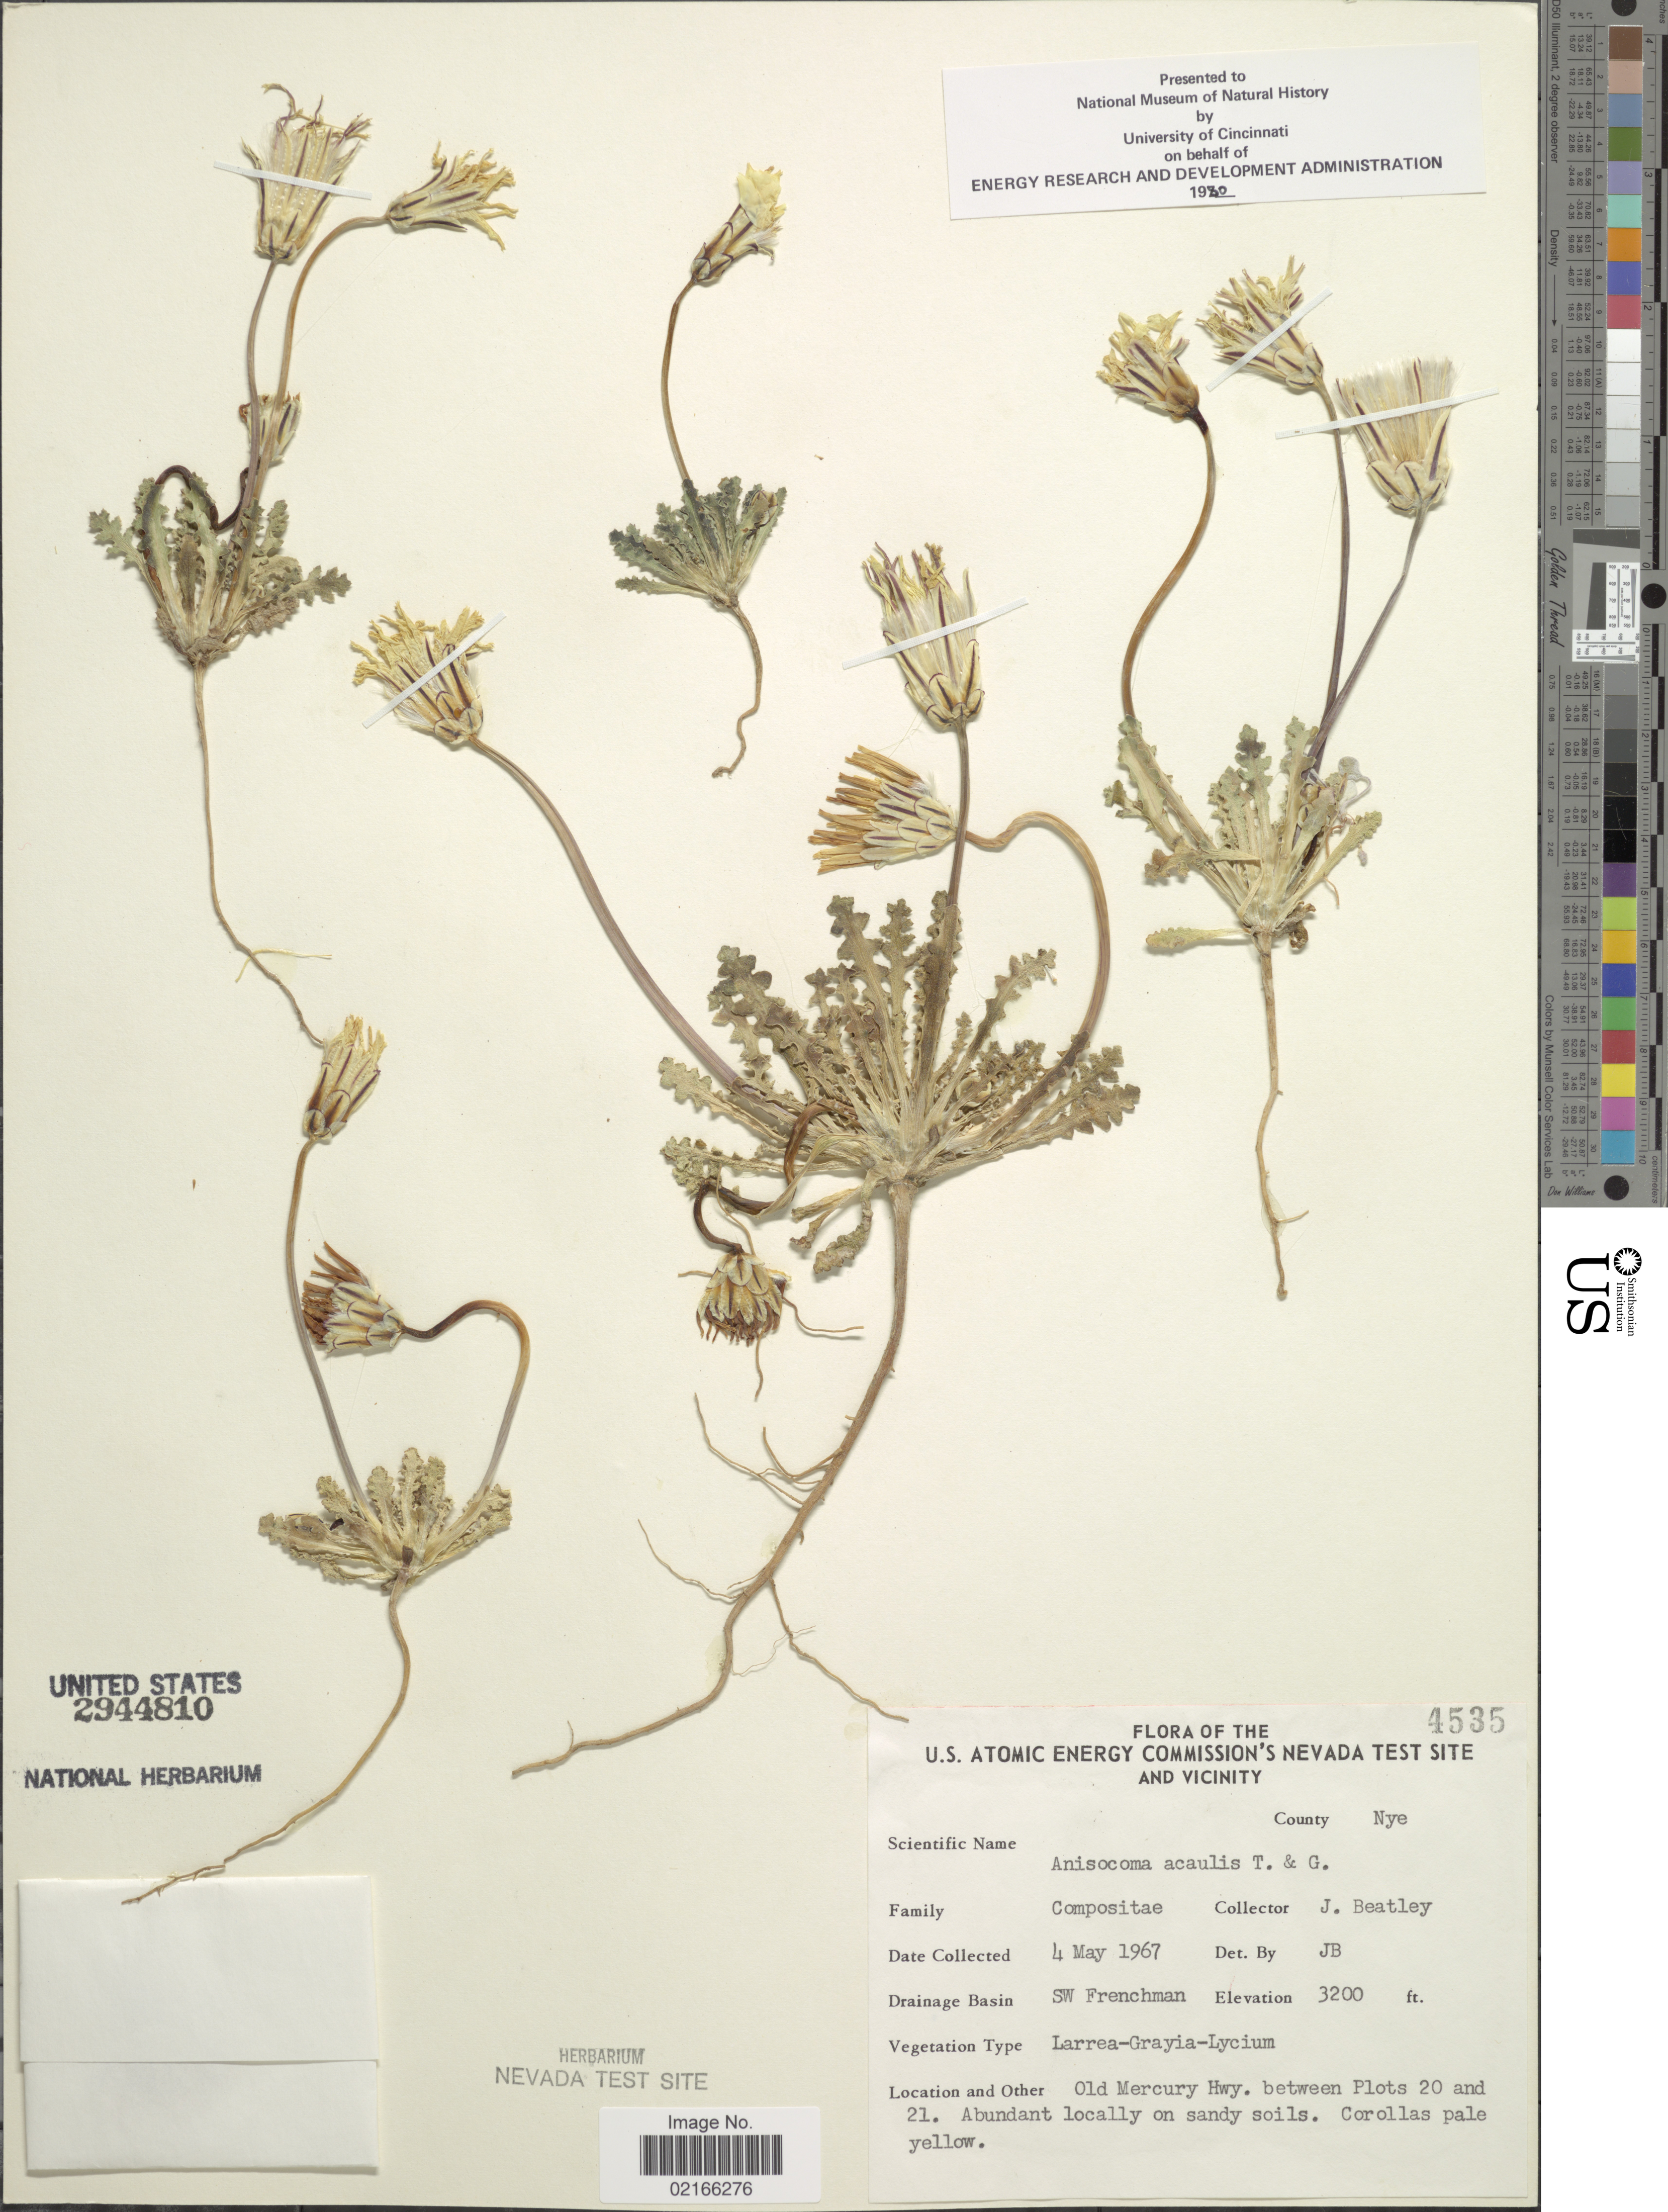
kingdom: Plantae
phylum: Tracheophyta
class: Magnoliopsida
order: Asterales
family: Asteraceae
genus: Anisocoma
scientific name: Anisocoma acaulis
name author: Torr. & A. Gray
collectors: J. C. Beatley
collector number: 4535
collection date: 1967-05-04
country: United States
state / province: Nevada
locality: U. S. Atomic Energy Commission's Nevada Test Site and vicinity. County Nye. Drainage Basin SW Frenchman. Old Mercury Hwy. between Plots 20 and 21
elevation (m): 975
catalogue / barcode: US 2944810